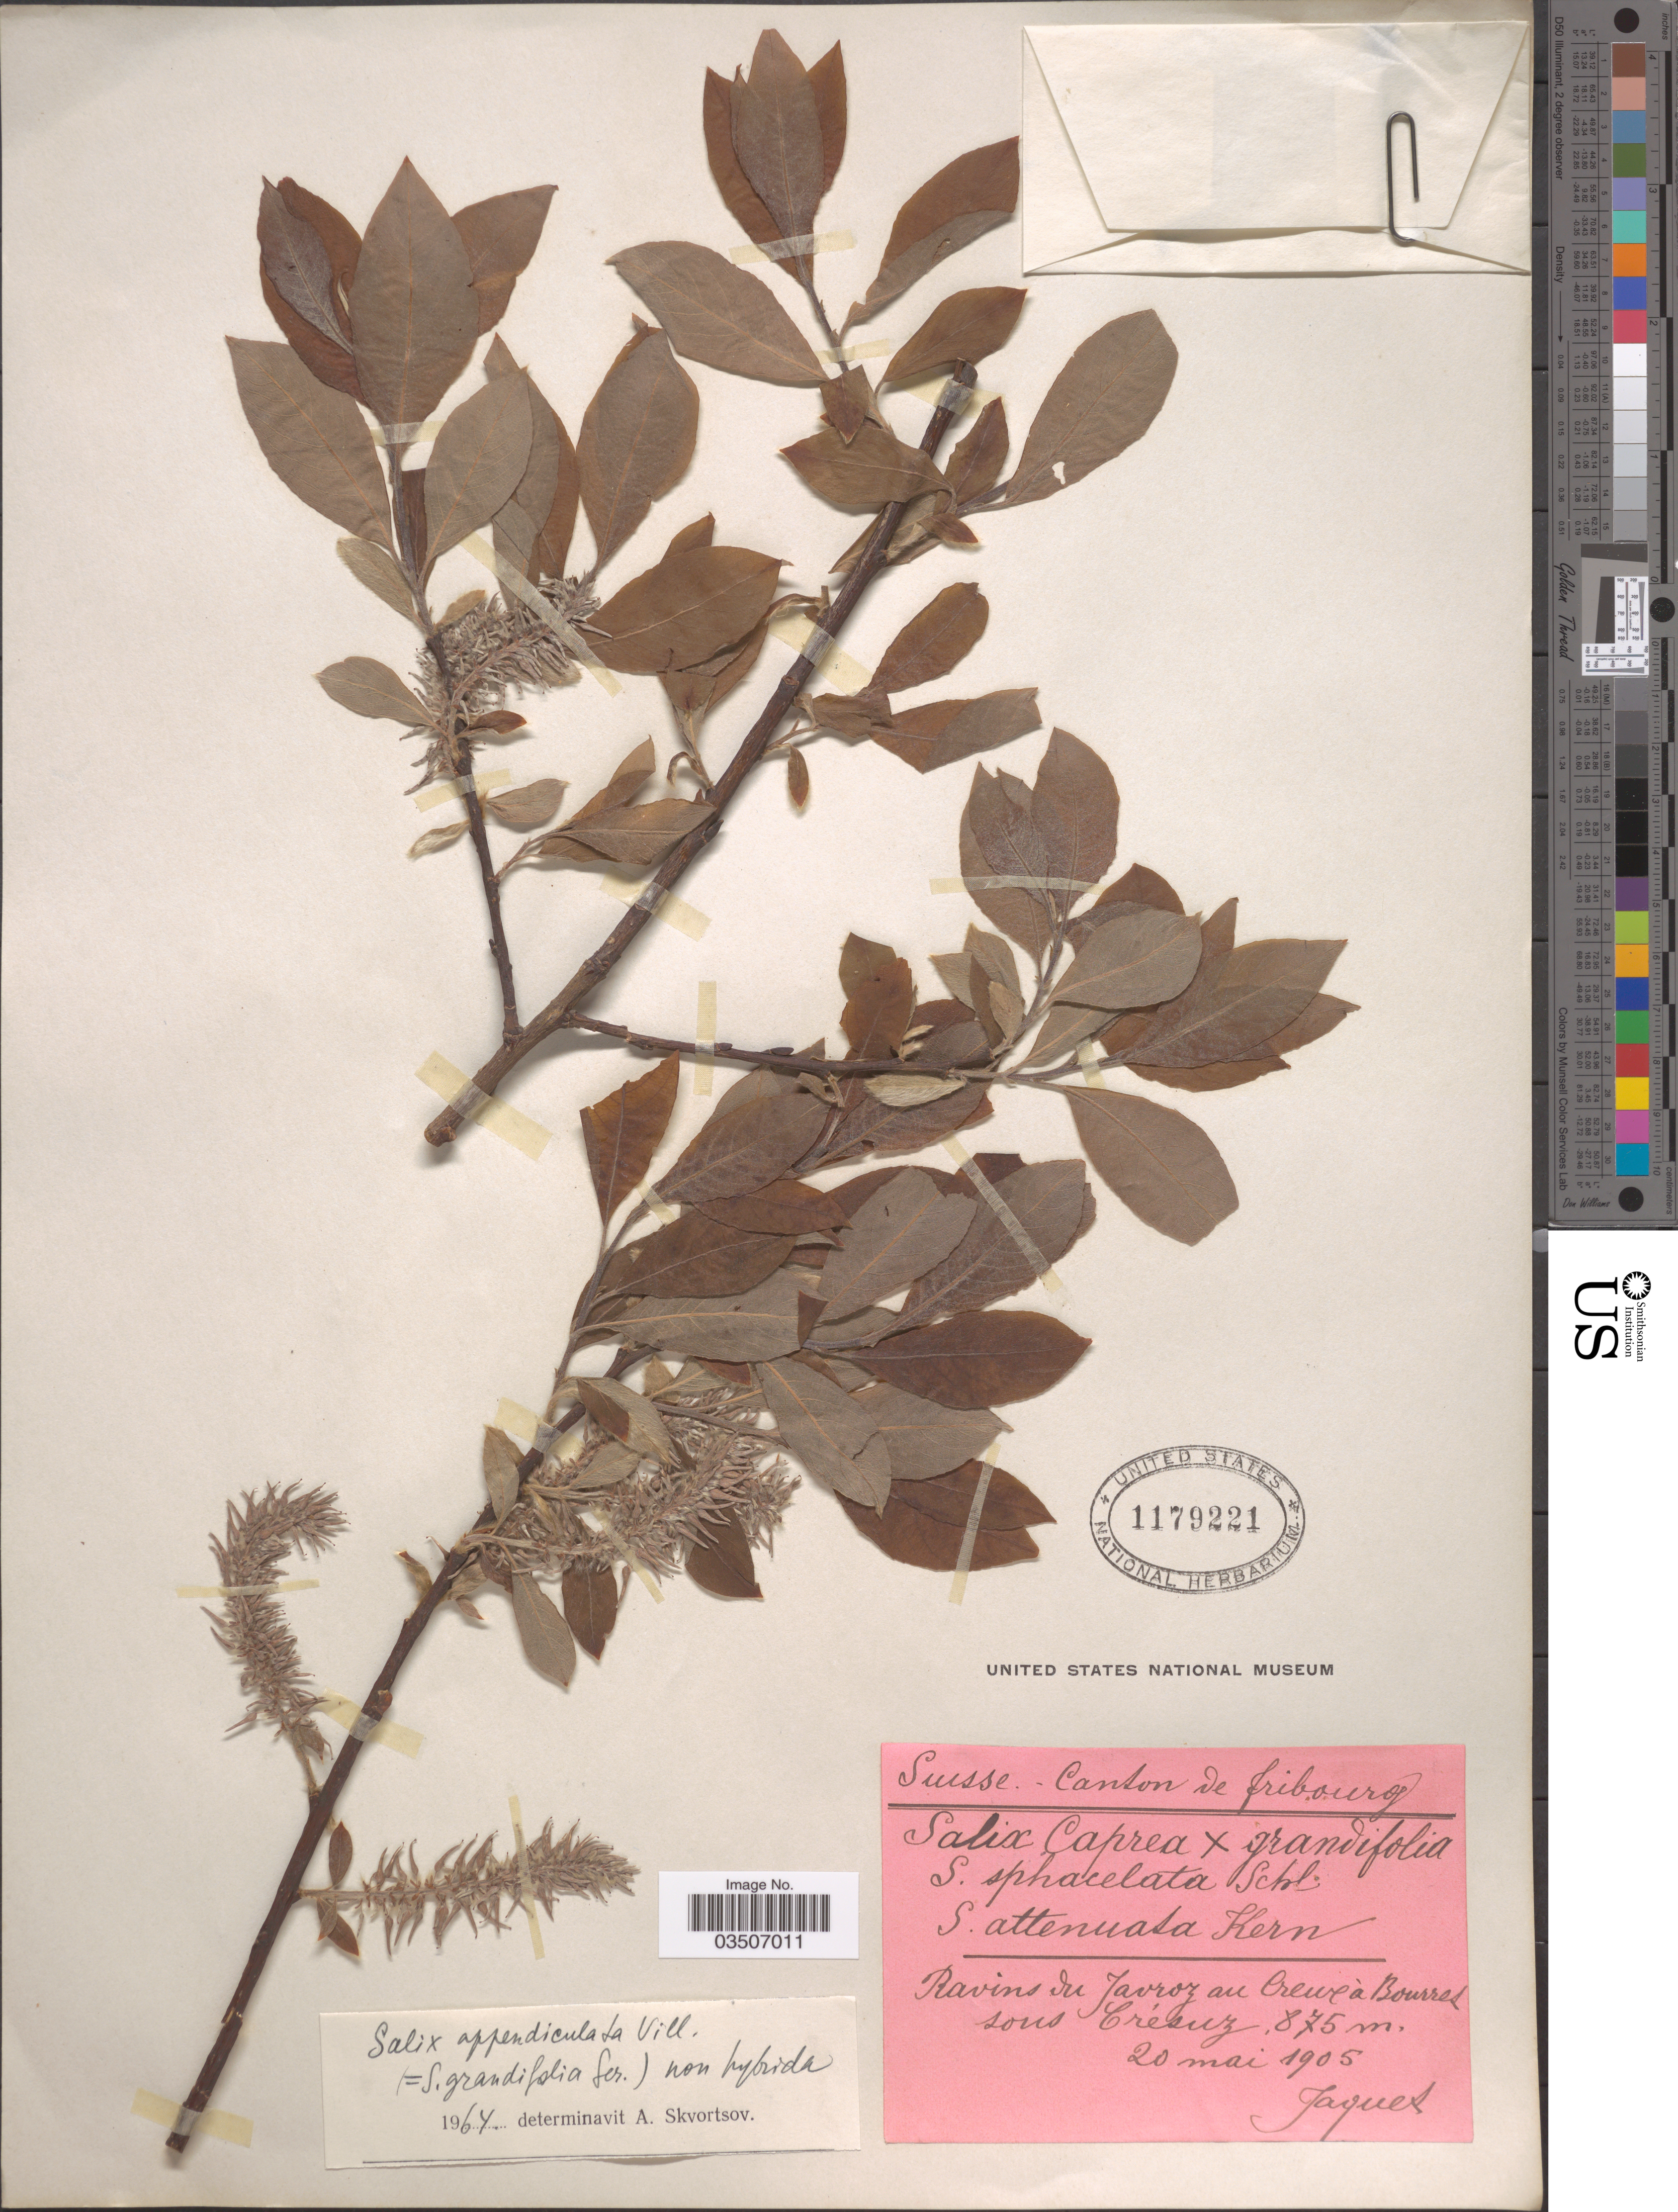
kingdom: Plantae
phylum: Tracheophyta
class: Magnoliopsida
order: Malpighiales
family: Salicaceae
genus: Salix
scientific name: Salix appendiculata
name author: Vill.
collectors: -. Jaquet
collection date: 1905-05-20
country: Switzerland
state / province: Fribourg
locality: Suisse. - Canton de fribourg. Ravins du Javroz au Creur à Bourres sous Crésuz.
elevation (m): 875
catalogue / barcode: US 1179221